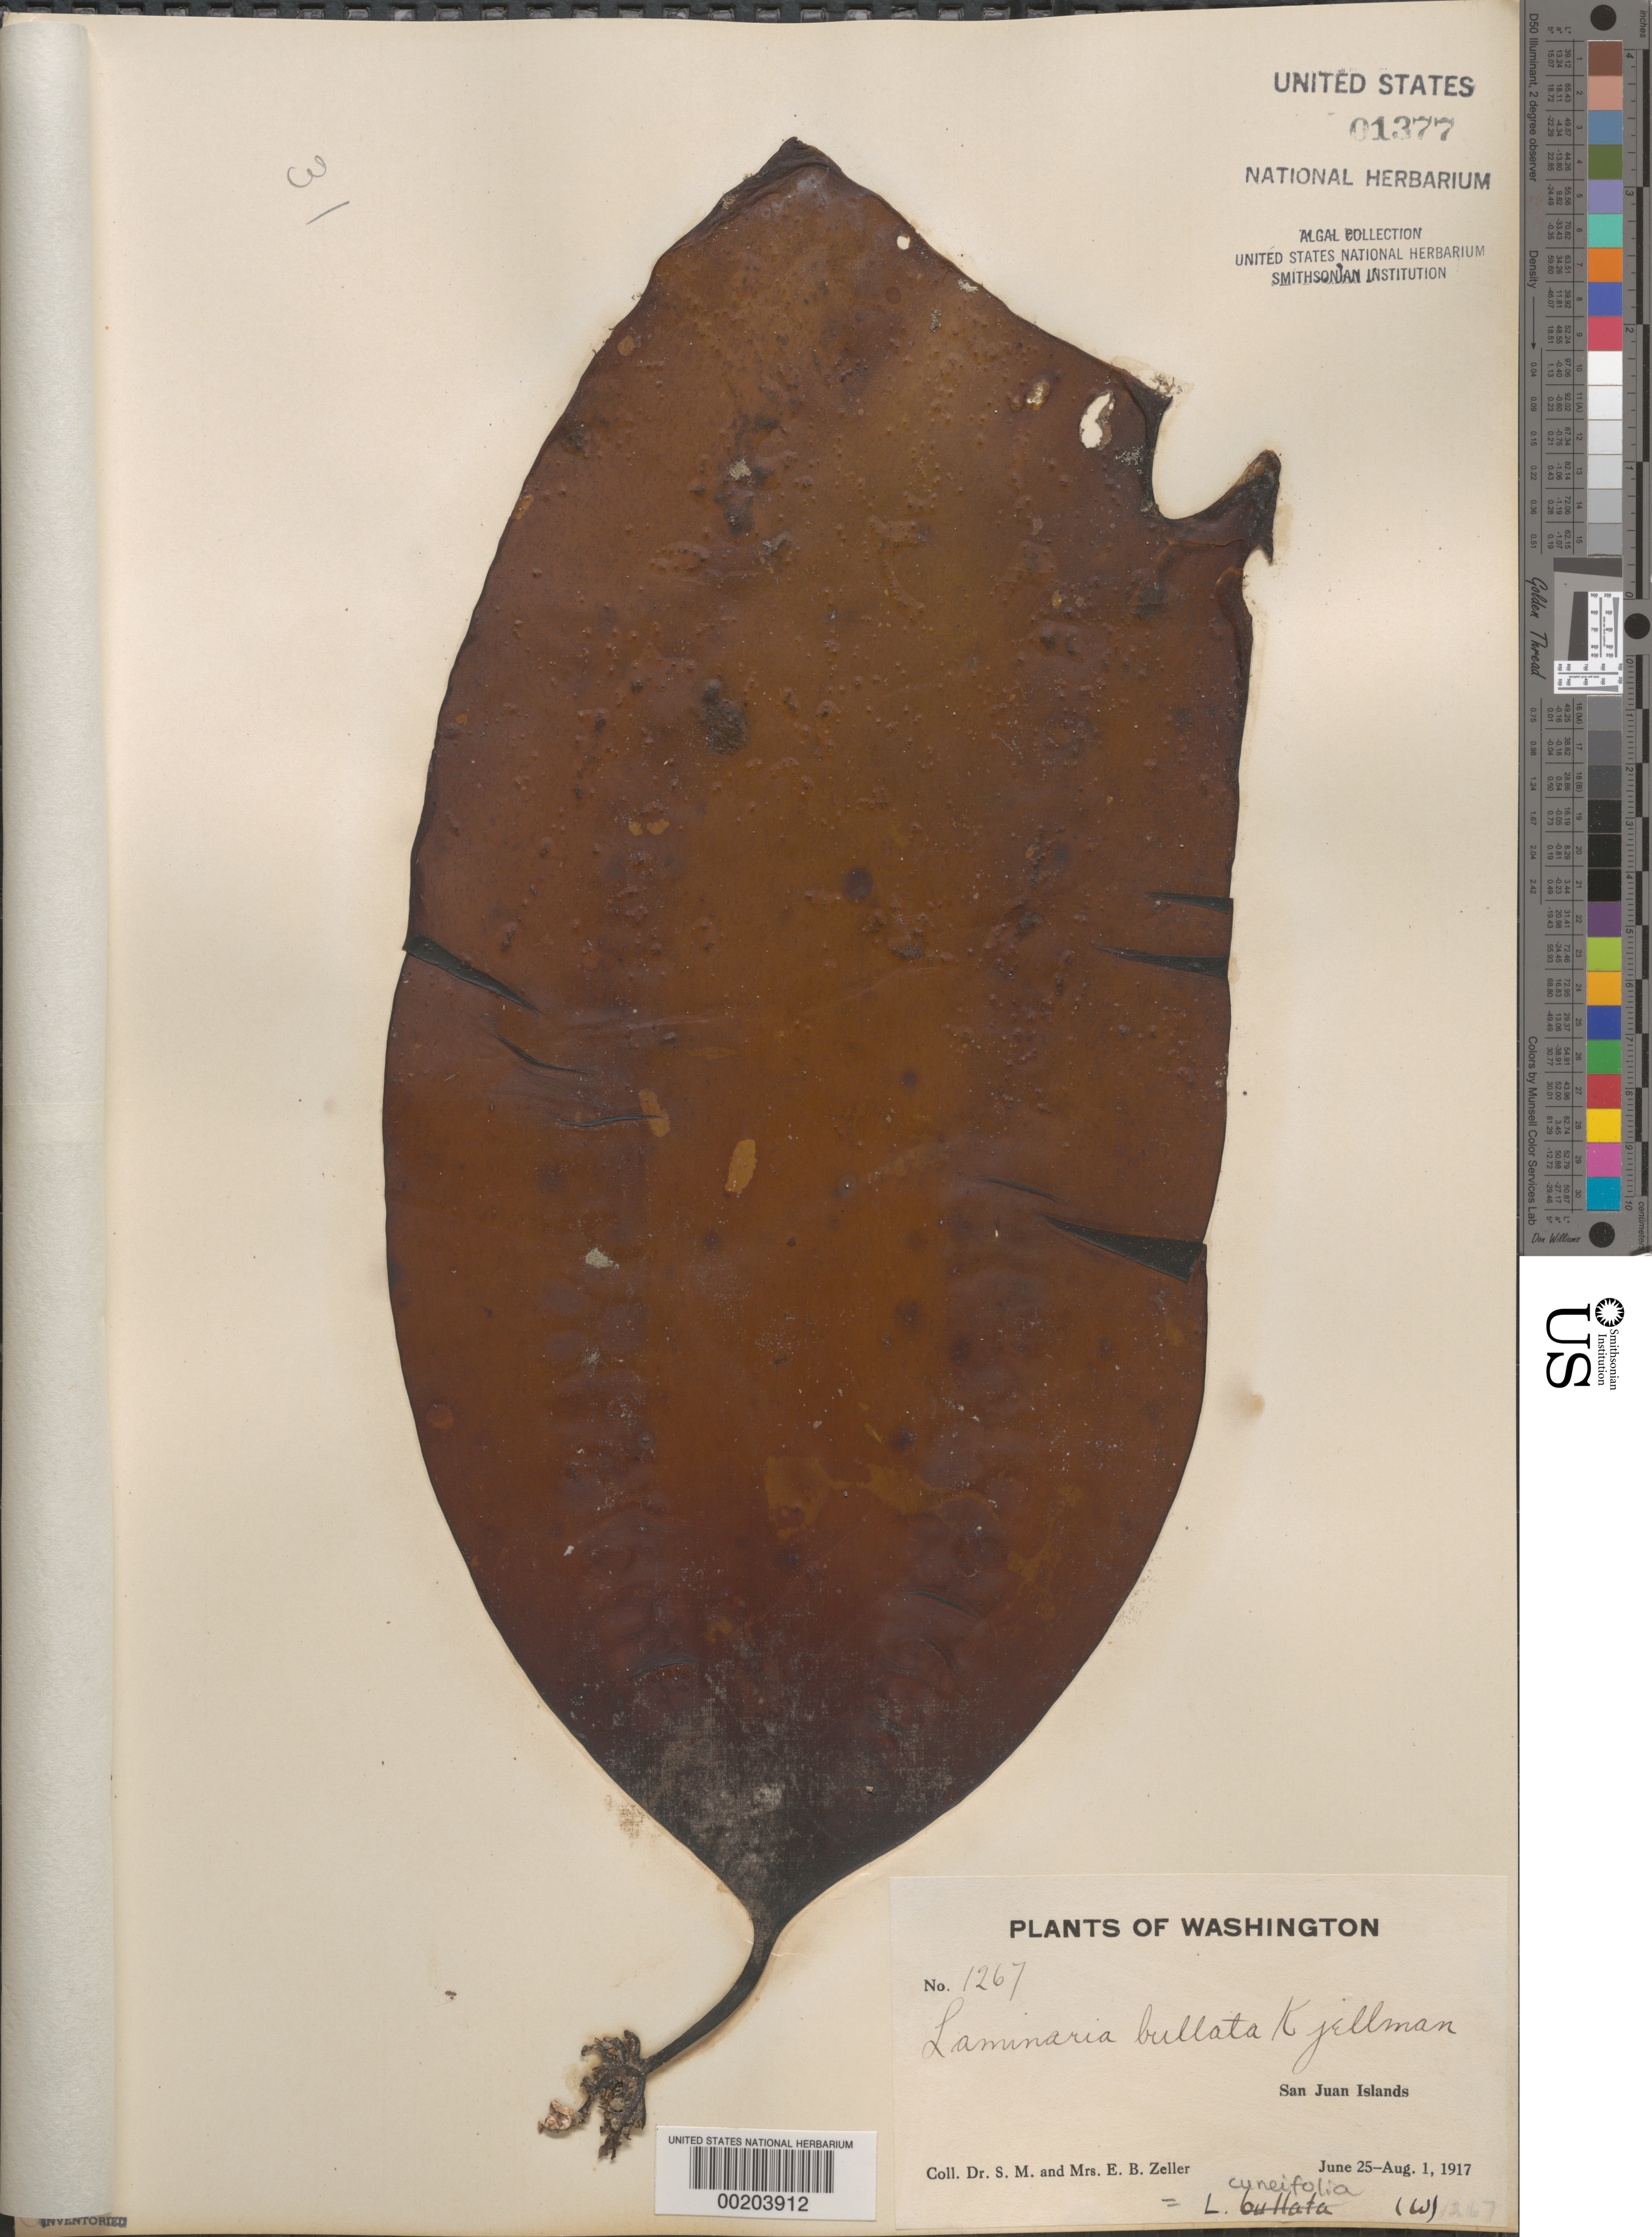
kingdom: Chromista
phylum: Ochrophyta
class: Phaeophyceae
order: Laminariales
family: Laminariaceae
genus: Saccharina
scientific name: Saccharina groenlandica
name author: (Rosenv.) C.E. Lane et al.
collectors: S. Zeller & E. Zeller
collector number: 1267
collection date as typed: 25 Jun 1917 to 01 Aug 1917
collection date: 1917-06-25/1917-08-01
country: United States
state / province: Washington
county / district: San Juan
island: San Juan Islands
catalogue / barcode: US 1377